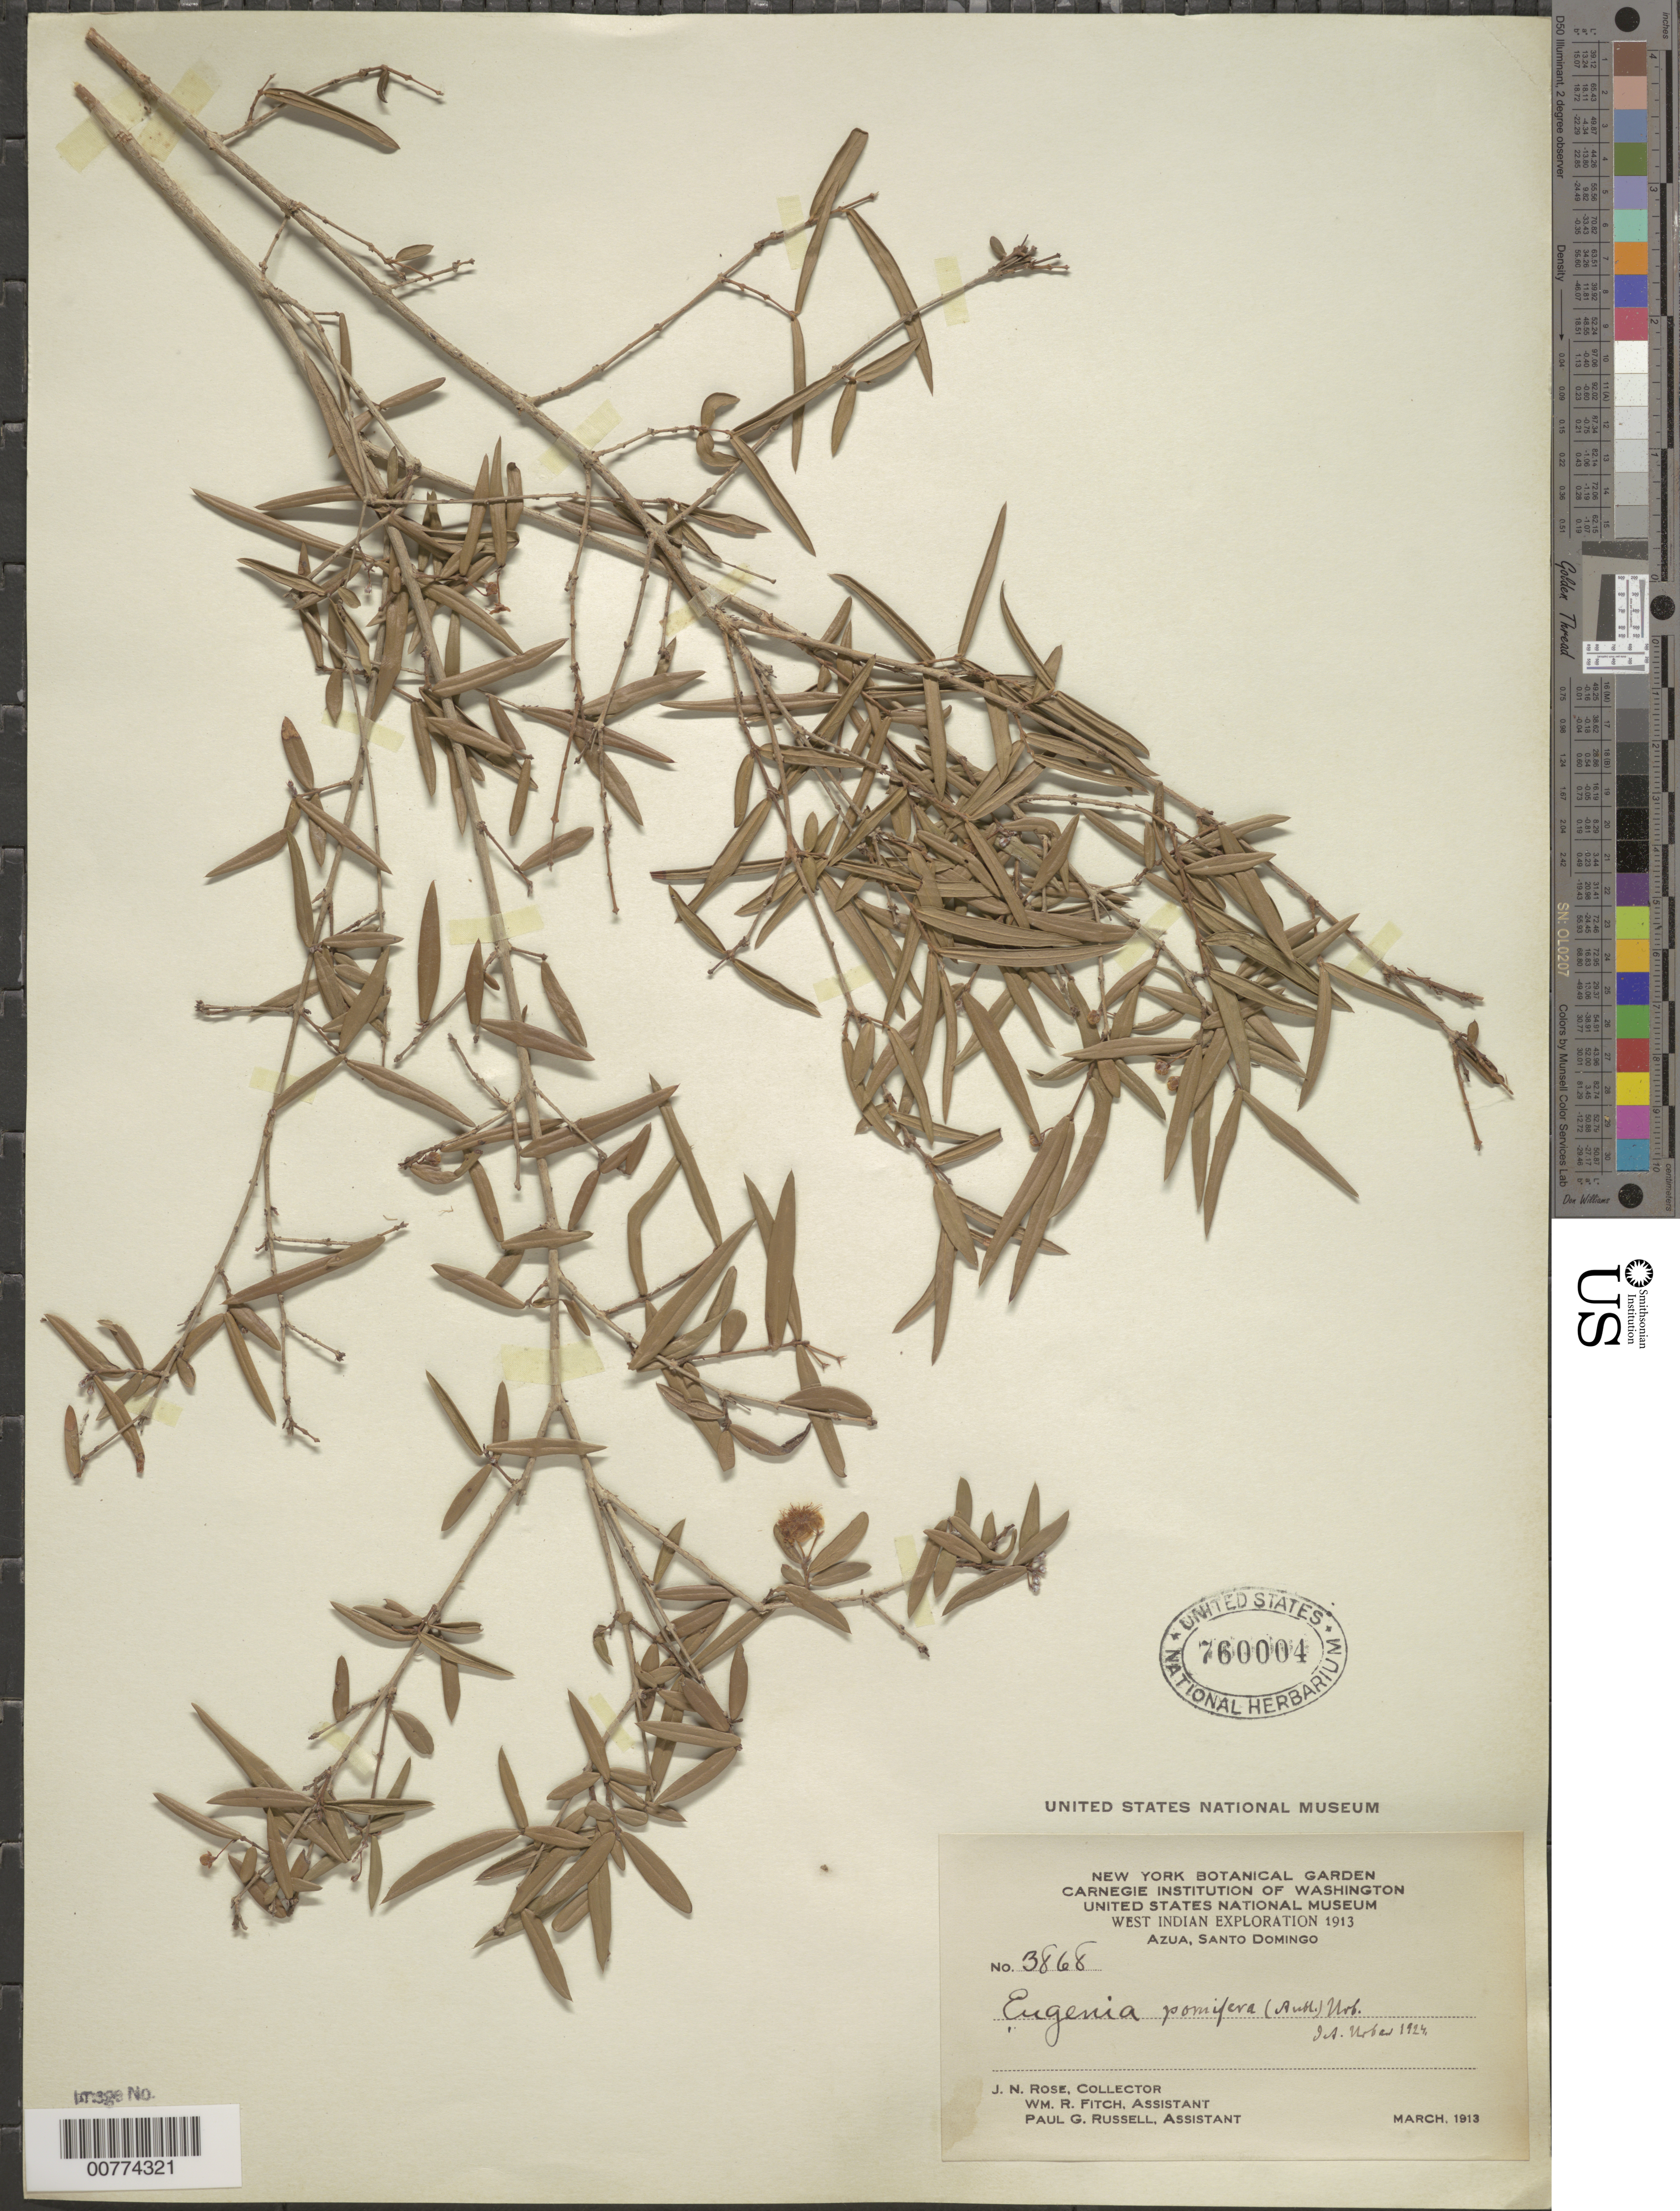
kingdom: Plantae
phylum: Tracheophyta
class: Magnoliopsida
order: Myrtales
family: Myrtaceae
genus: Eugenia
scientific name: Eugenia pomifera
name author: (Aubl.) Urb.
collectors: J. N. Rose, W. R. Fitch & P. G. Russell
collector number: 3868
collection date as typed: Mar 1913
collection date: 1913-03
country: Dominican Republic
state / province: Azua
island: Hispaniola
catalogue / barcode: US 760004